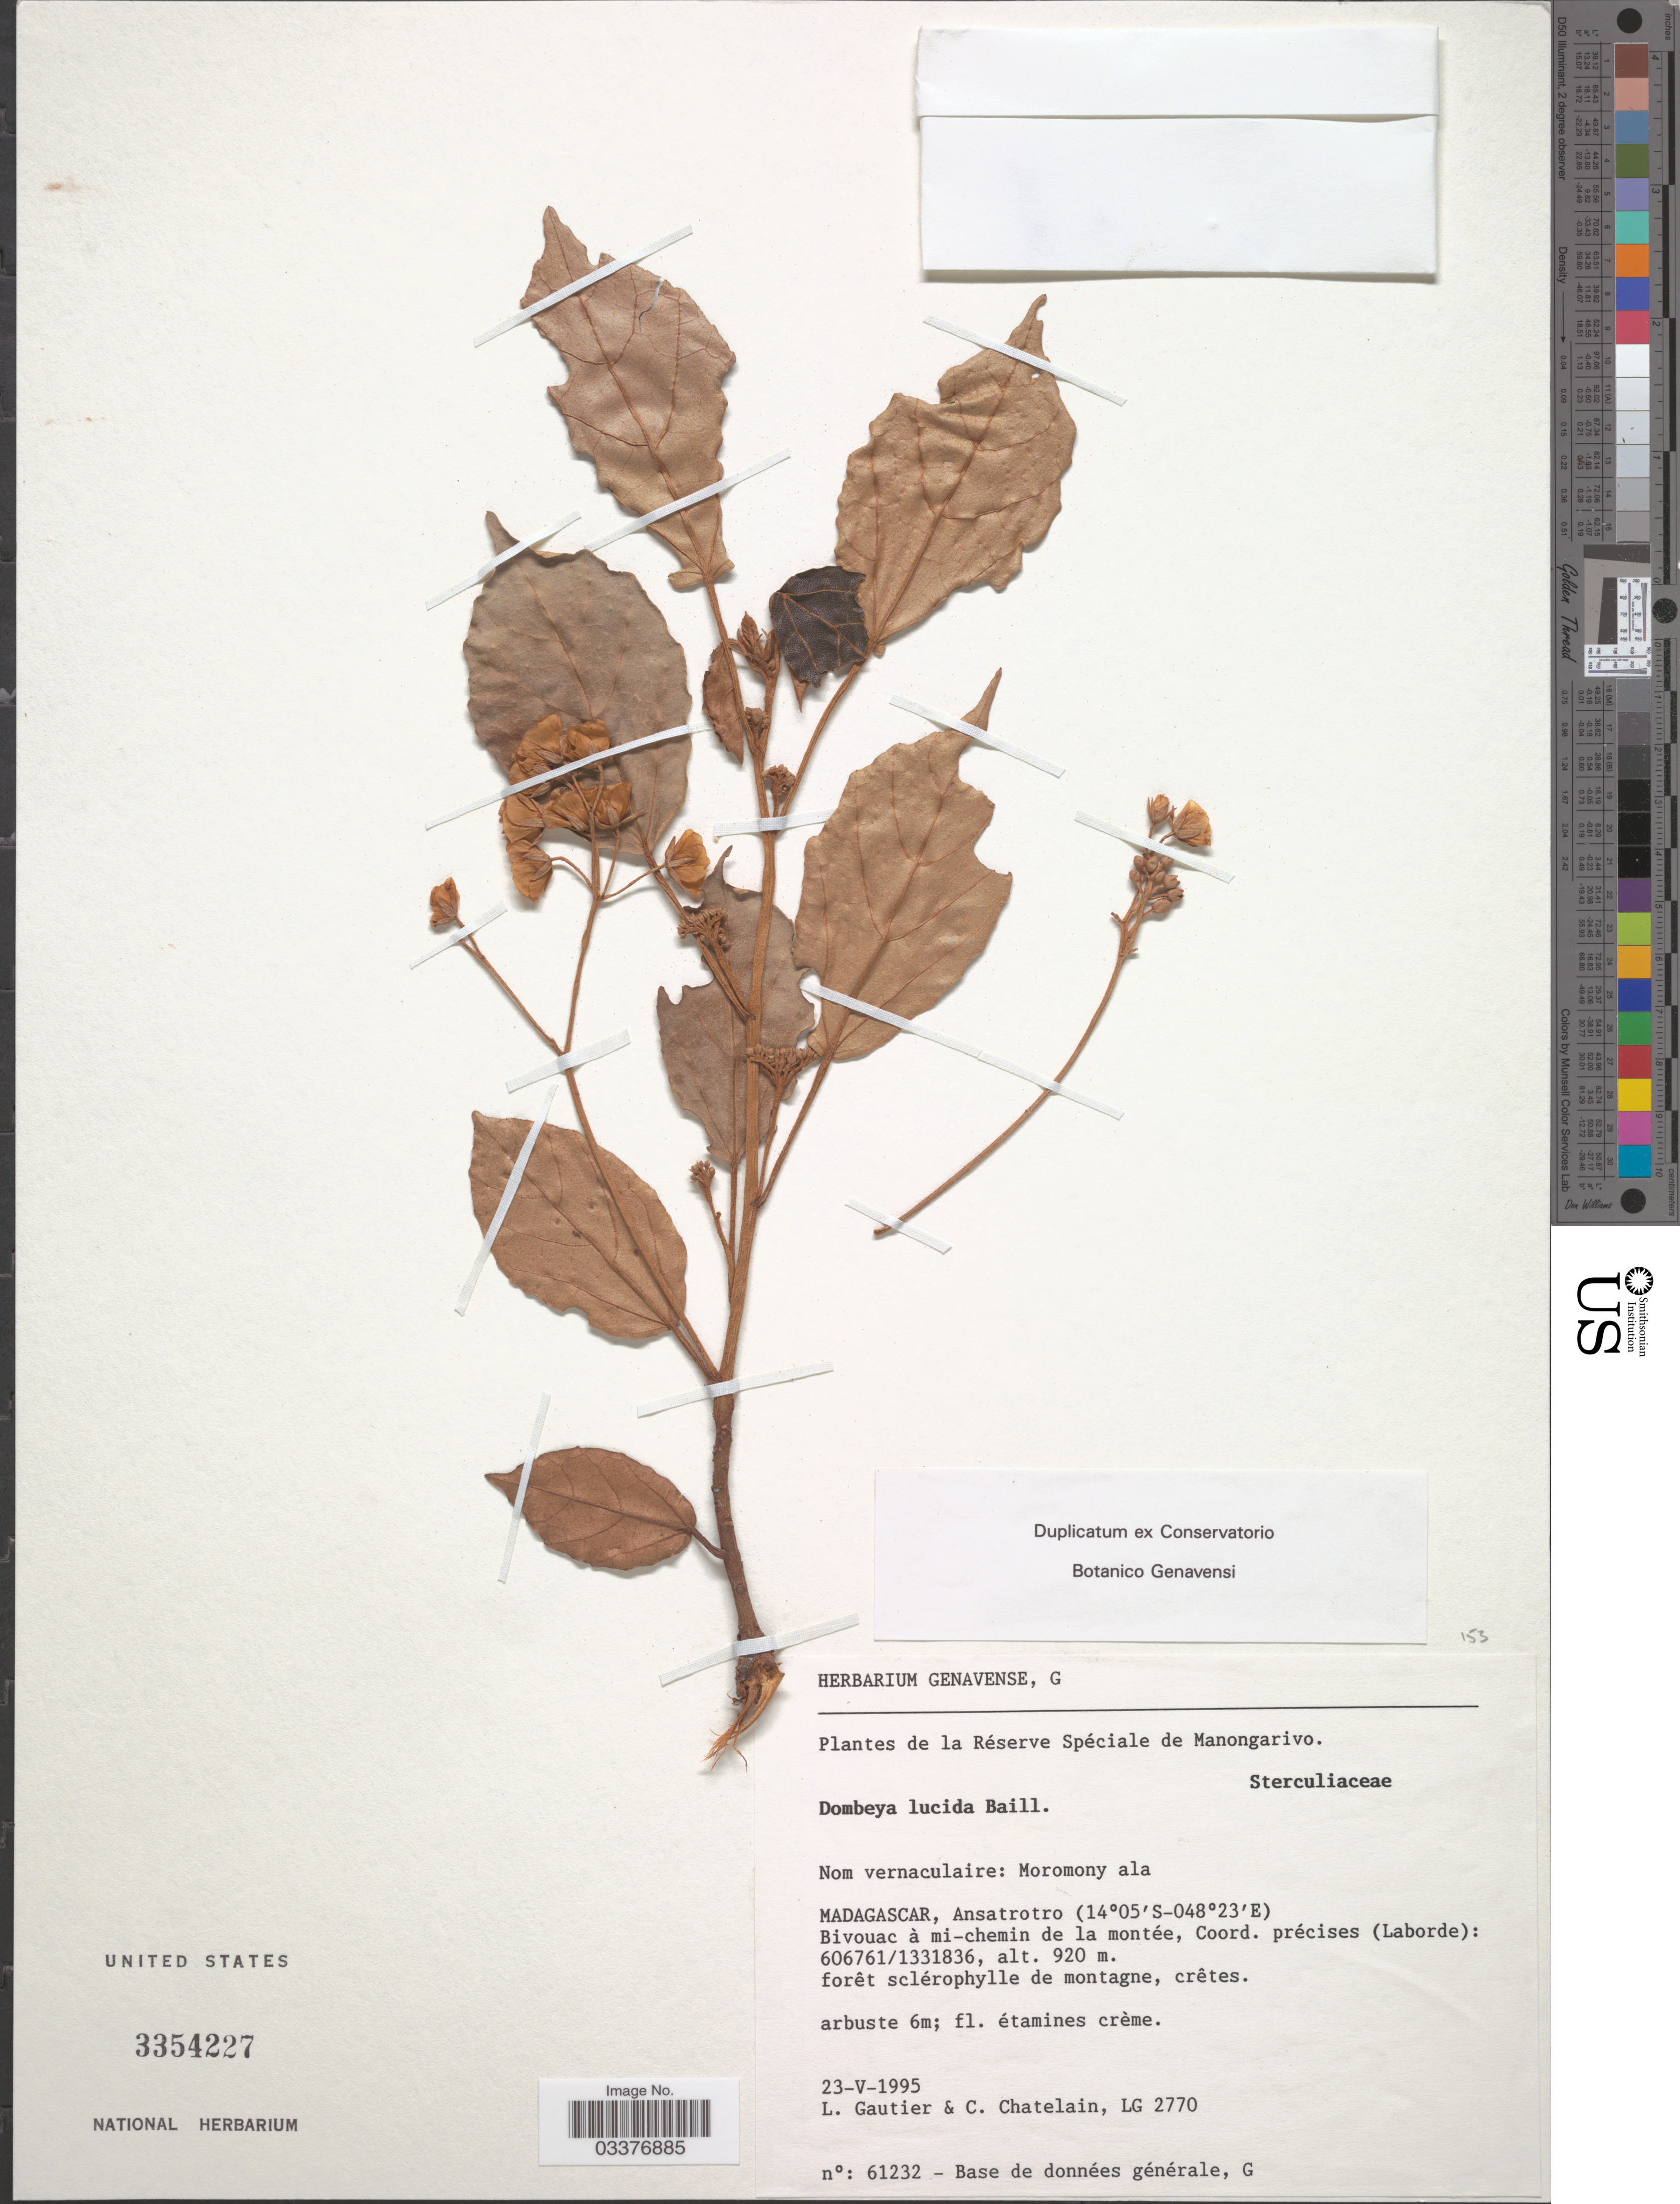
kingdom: Plantae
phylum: Tracheophyta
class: Magnoliopsida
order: Malvales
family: Malvaceae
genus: Dombeya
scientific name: Dombeya lucida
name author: Baill.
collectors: L. Gautier & C. Chatelain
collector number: LG 2770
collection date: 1995-05-23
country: Madagascar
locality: Ansatrotro, Bivouac à mi-chemin de la montée.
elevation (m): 920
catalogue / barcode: US 3354227